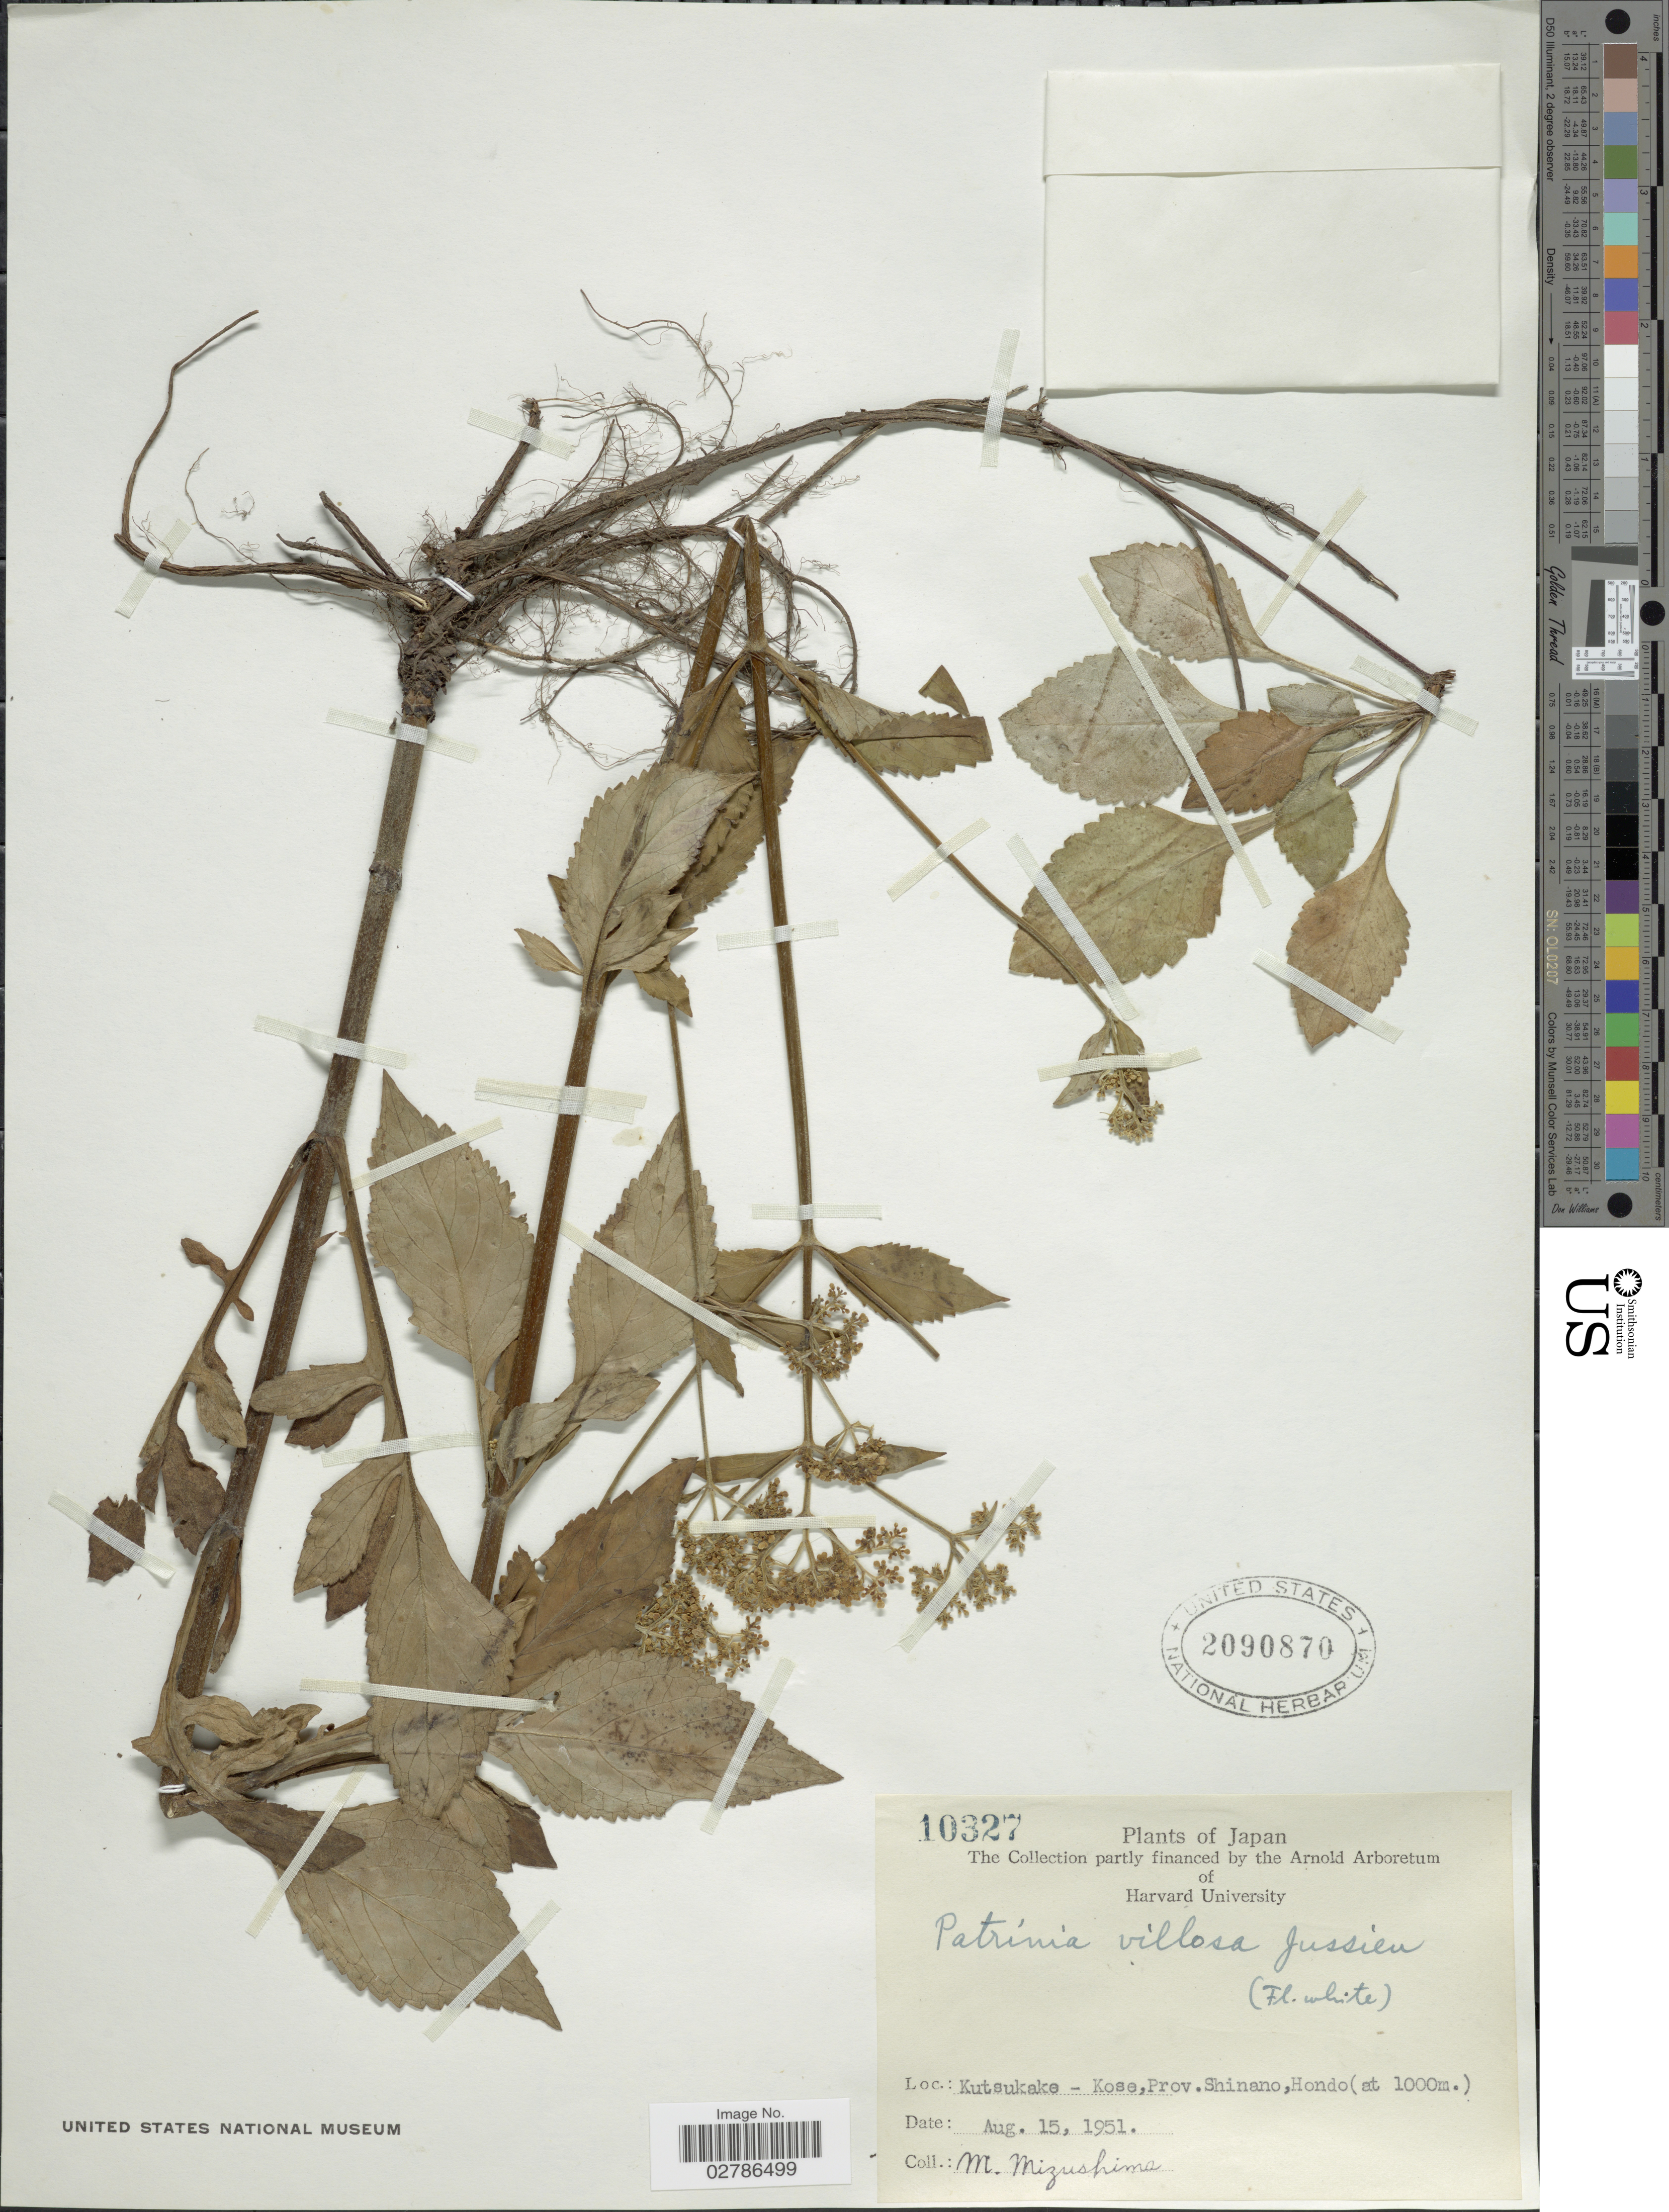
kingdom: Plantae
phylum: Tracheophyta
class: Magnoliopsida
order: Dipsacales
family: Caprifoliaceae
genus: Patrinia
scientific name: Patrinia villosa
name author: (Thunb.) Dufr.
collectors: M. Mizushima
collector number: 10327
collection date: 1951-08-15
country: Japan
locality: Kutsukake-Kose, Prov. Shinano, Hondo.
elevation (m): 1000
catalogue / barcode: US 2090870